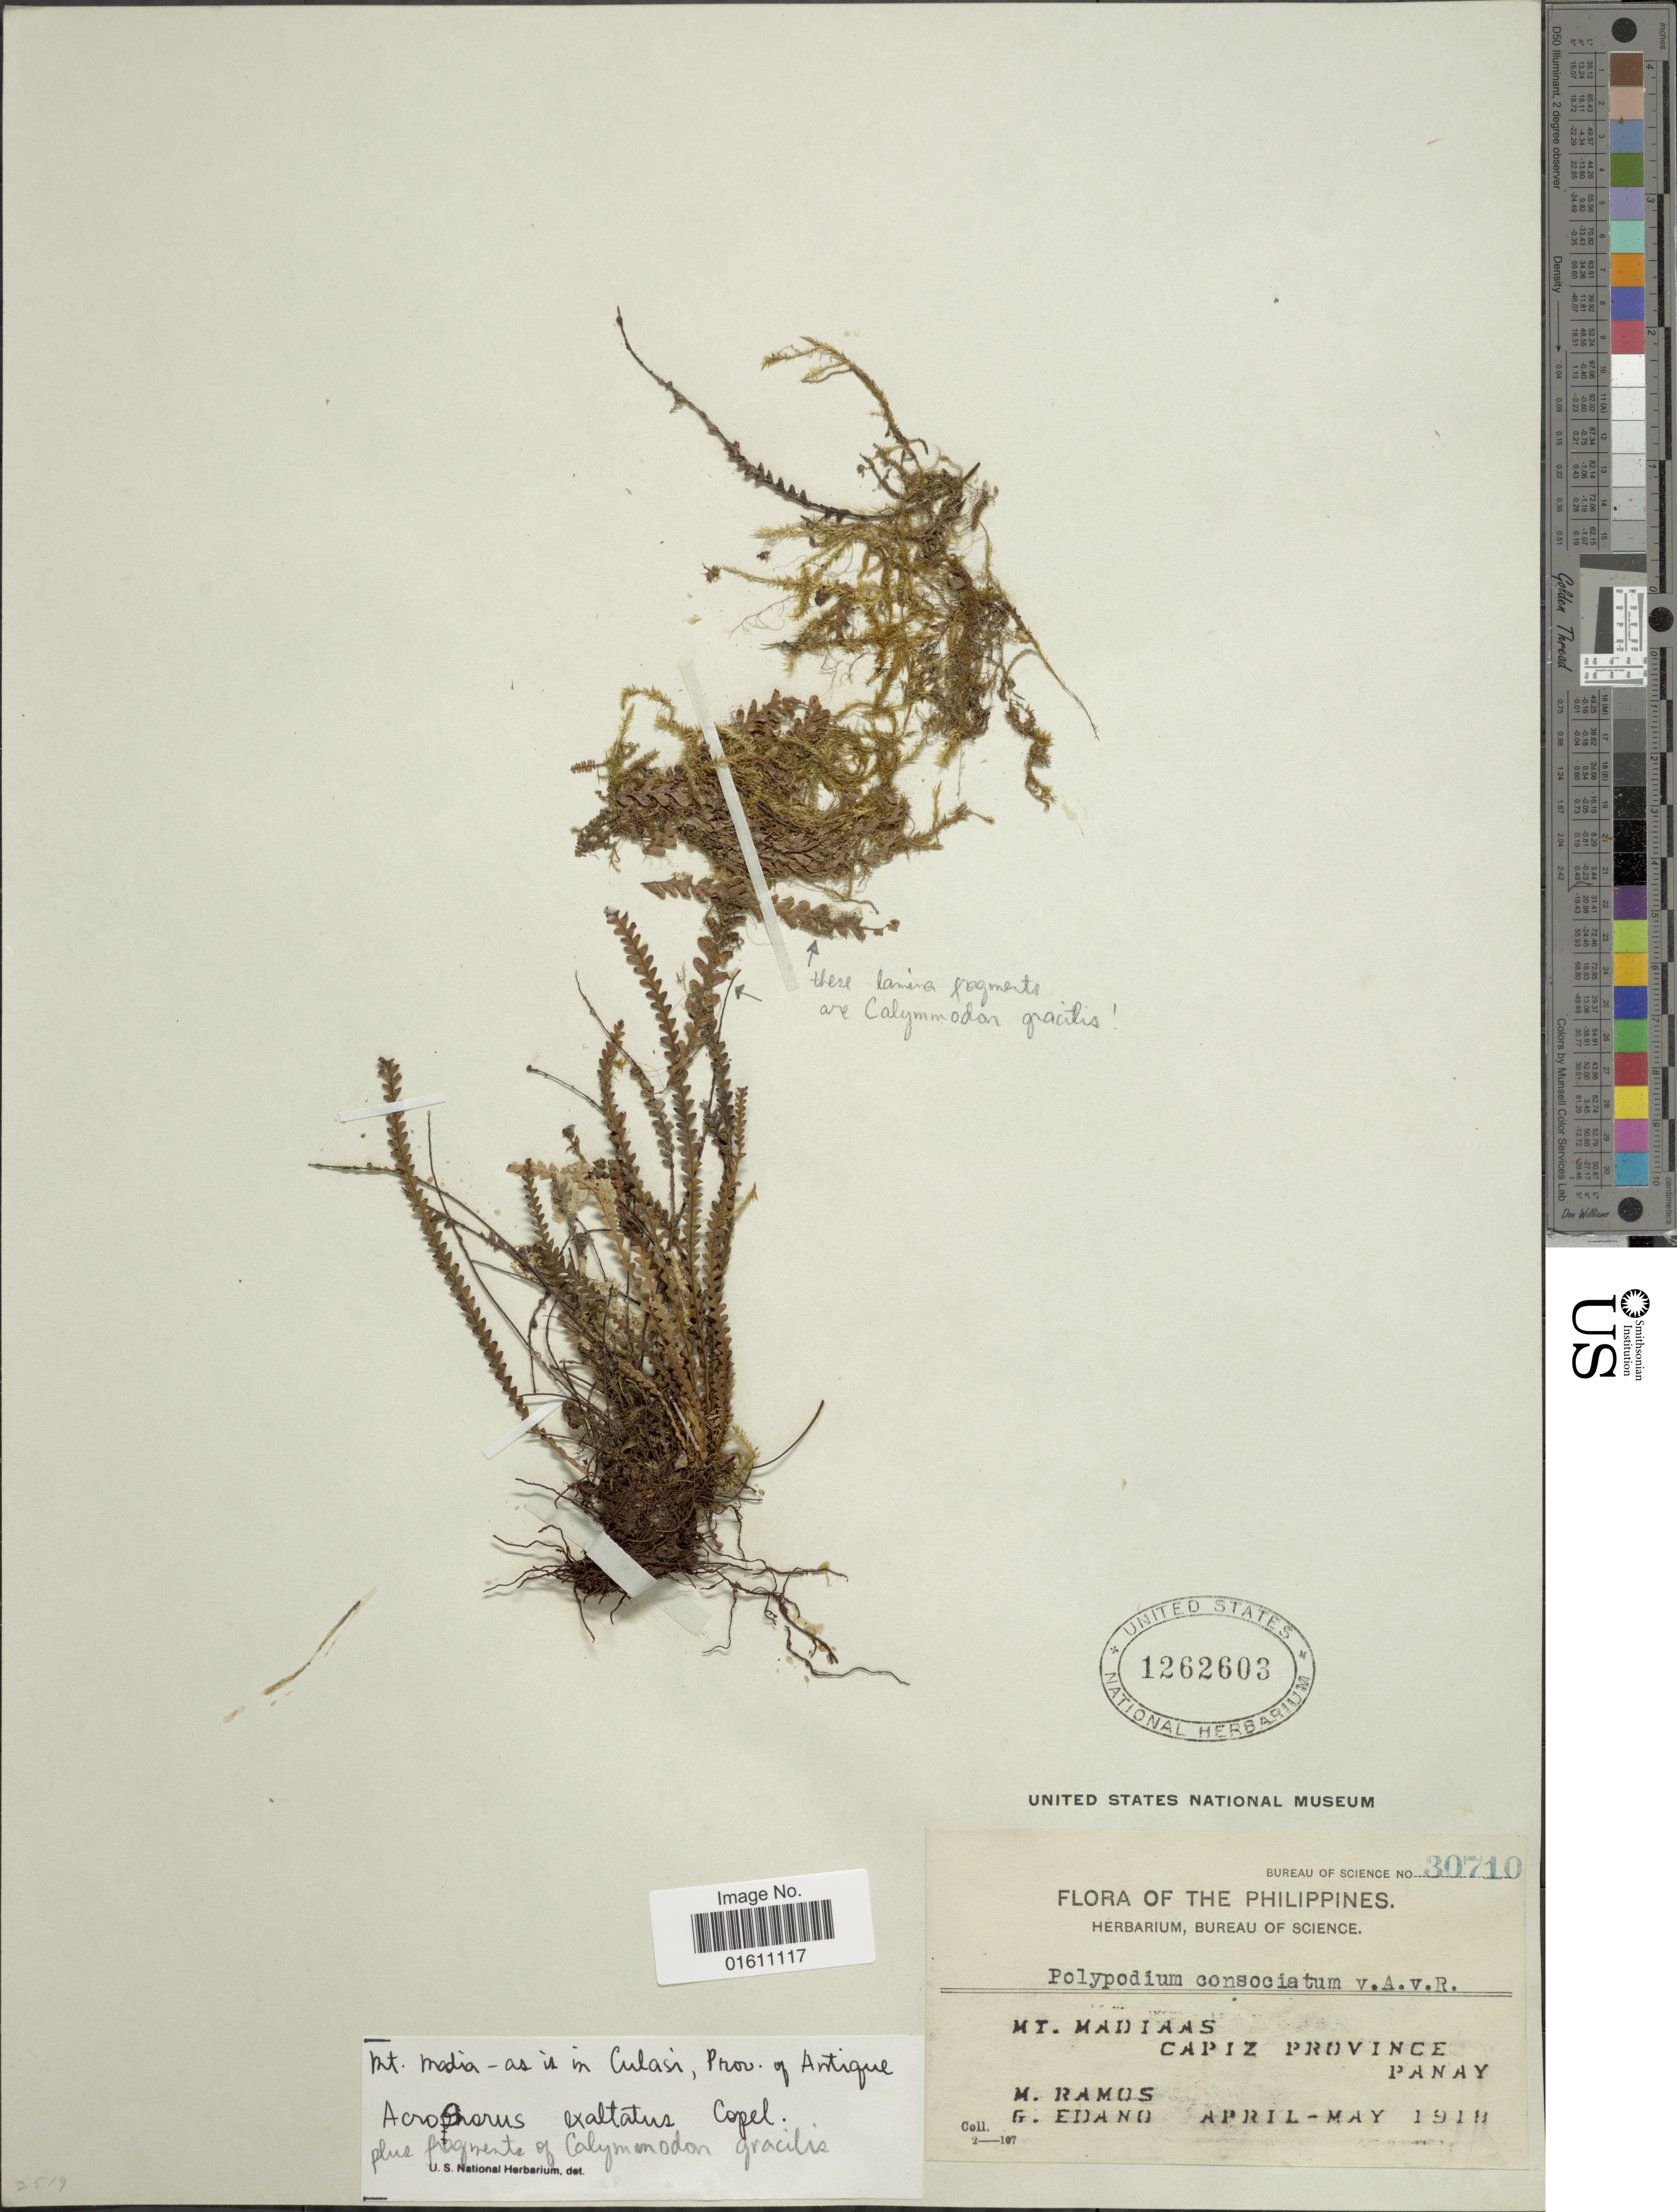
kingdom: Plantae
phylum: Tracheophyta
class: Polypodiopsida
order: Polypodiales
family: Polypodiaceae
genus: Acrosorus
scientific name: Acrosorus exaltatus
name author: Copel.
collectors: M. Ramos & G. Edaño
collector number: Bureau of Science 30710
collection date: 1918-04/1918-05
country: Philippines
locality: The Philippines, Mt. Madinas Capiz Province Panay.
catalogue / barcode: US 1262603